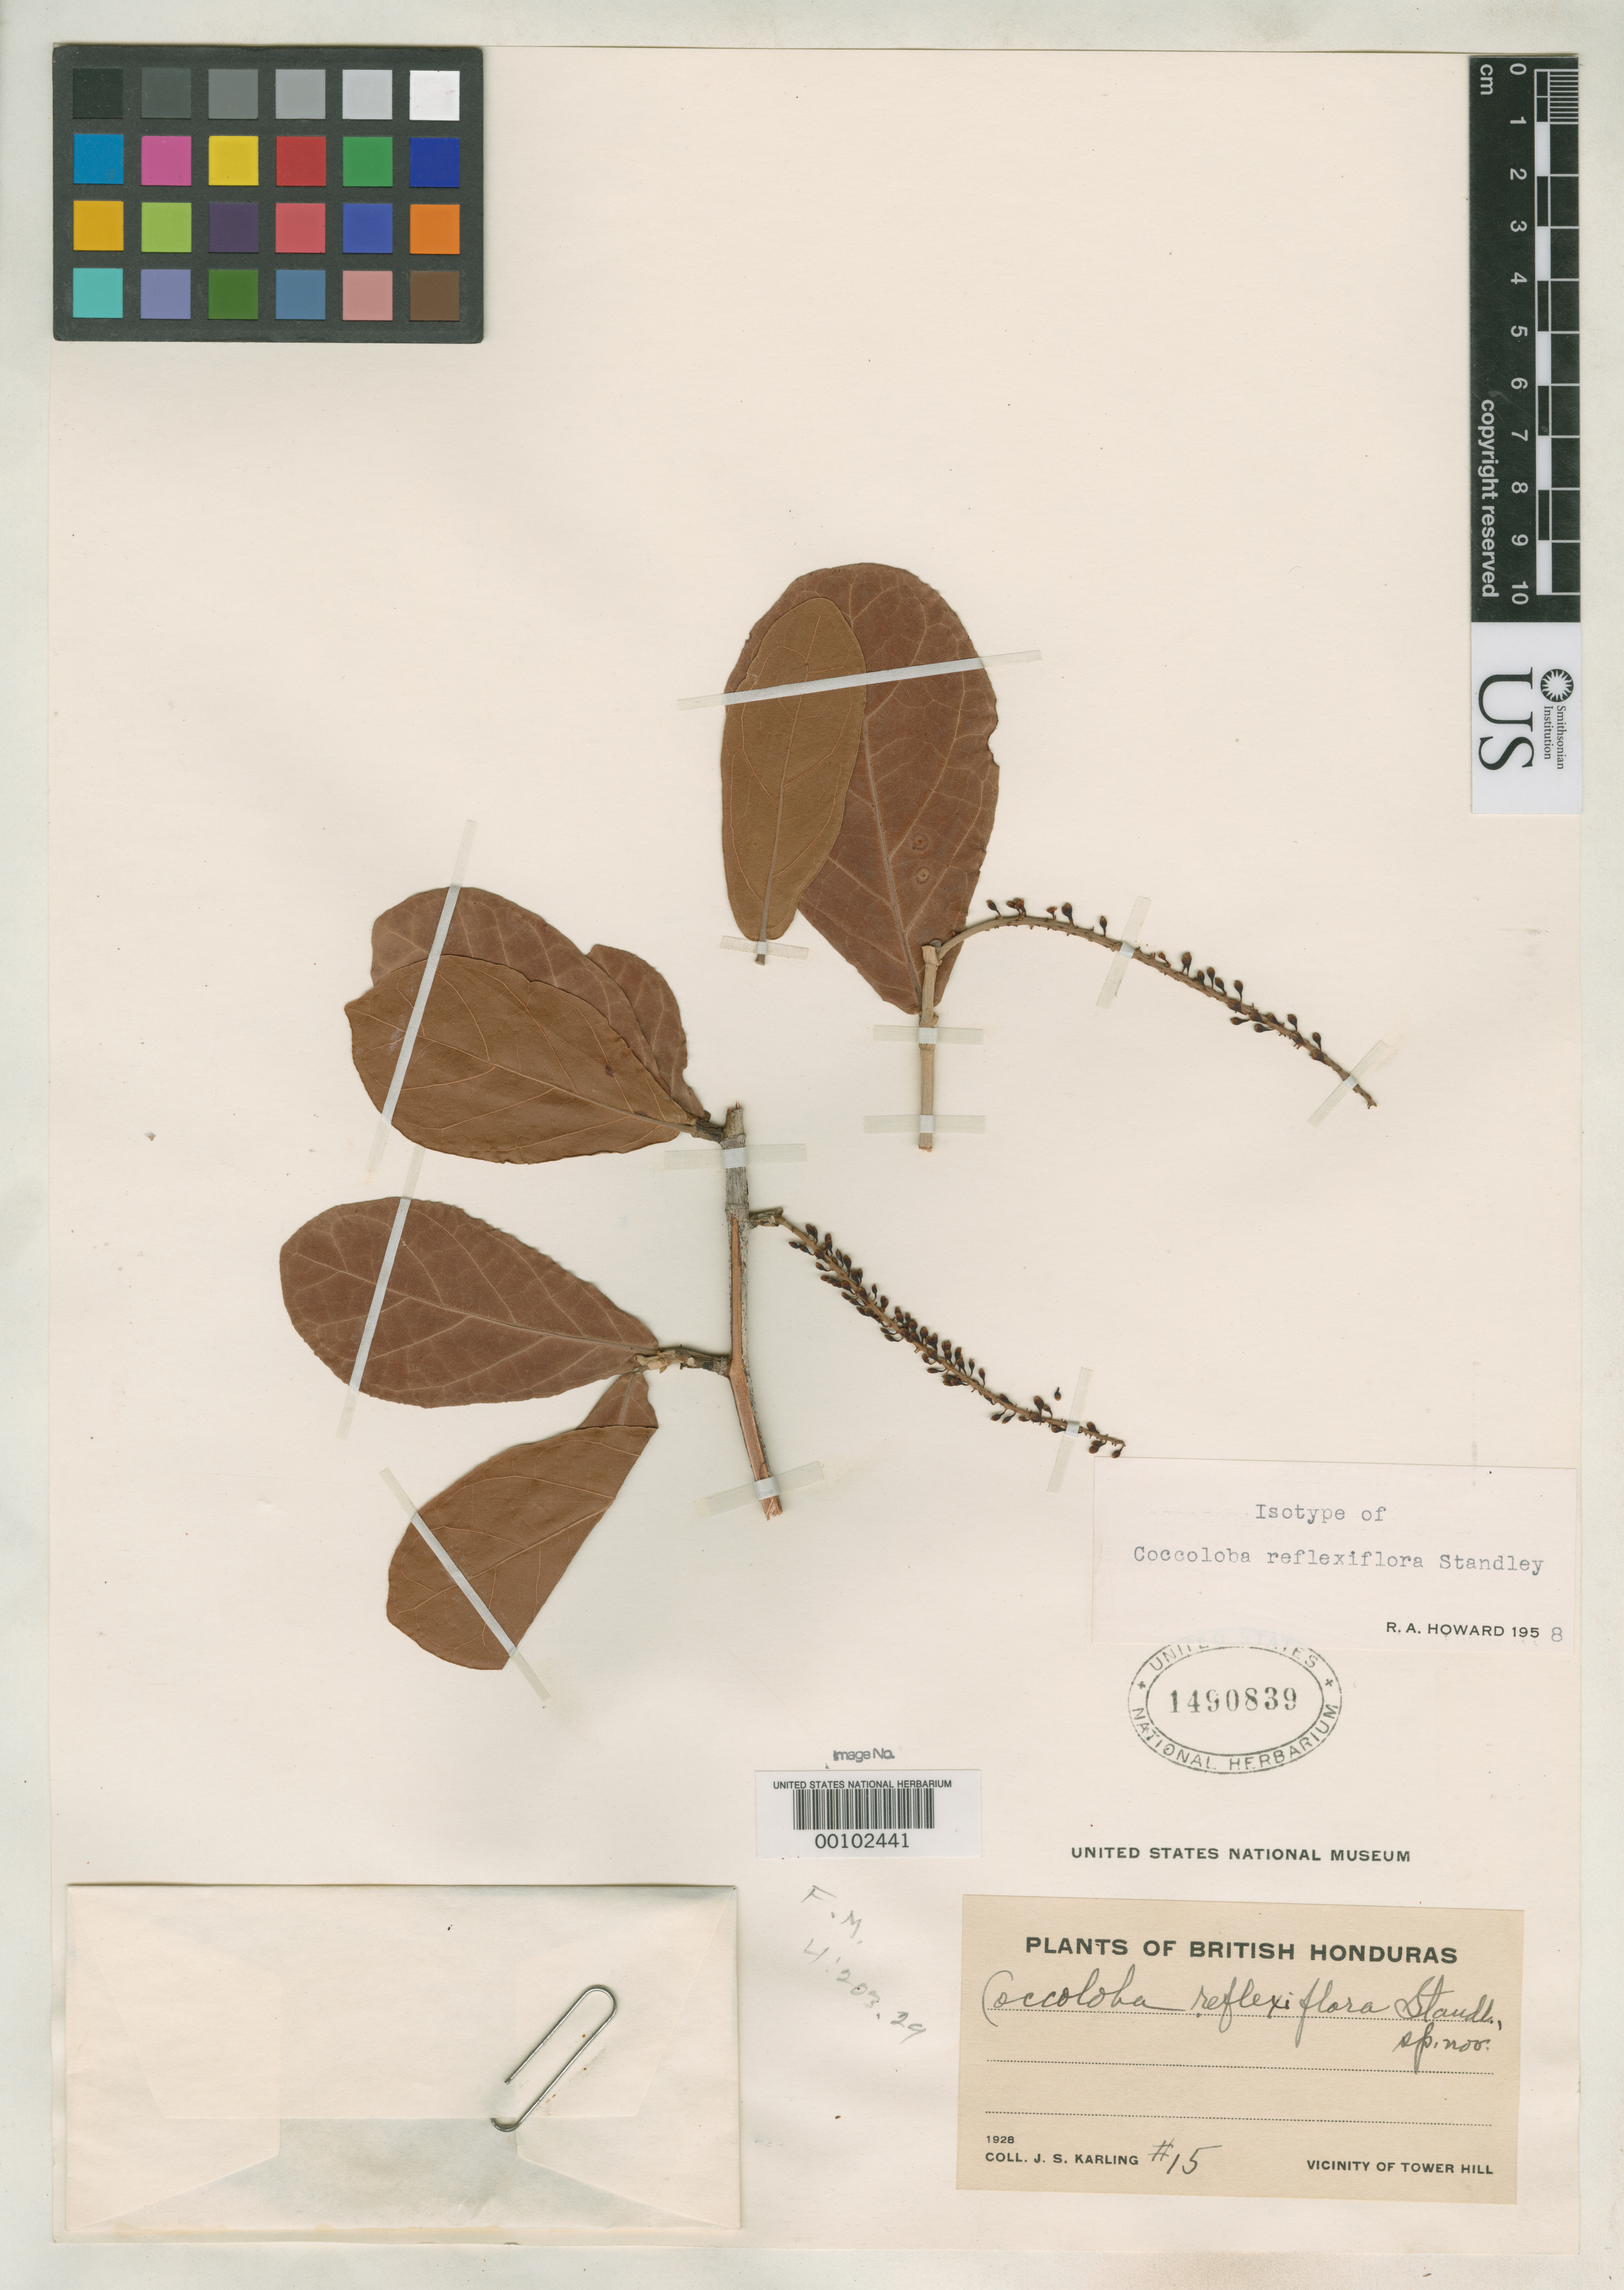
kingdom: Plantae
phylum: Tracheophyta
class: Magnoliopsida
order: Caryophyllales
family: Polygonaceae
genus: Coccoloba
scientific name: Coccoloba reflexiflora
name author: Standl.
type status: Isotype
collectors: J. Karling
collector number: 15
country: Belize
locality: Tower Hill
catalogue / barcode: US 1490839